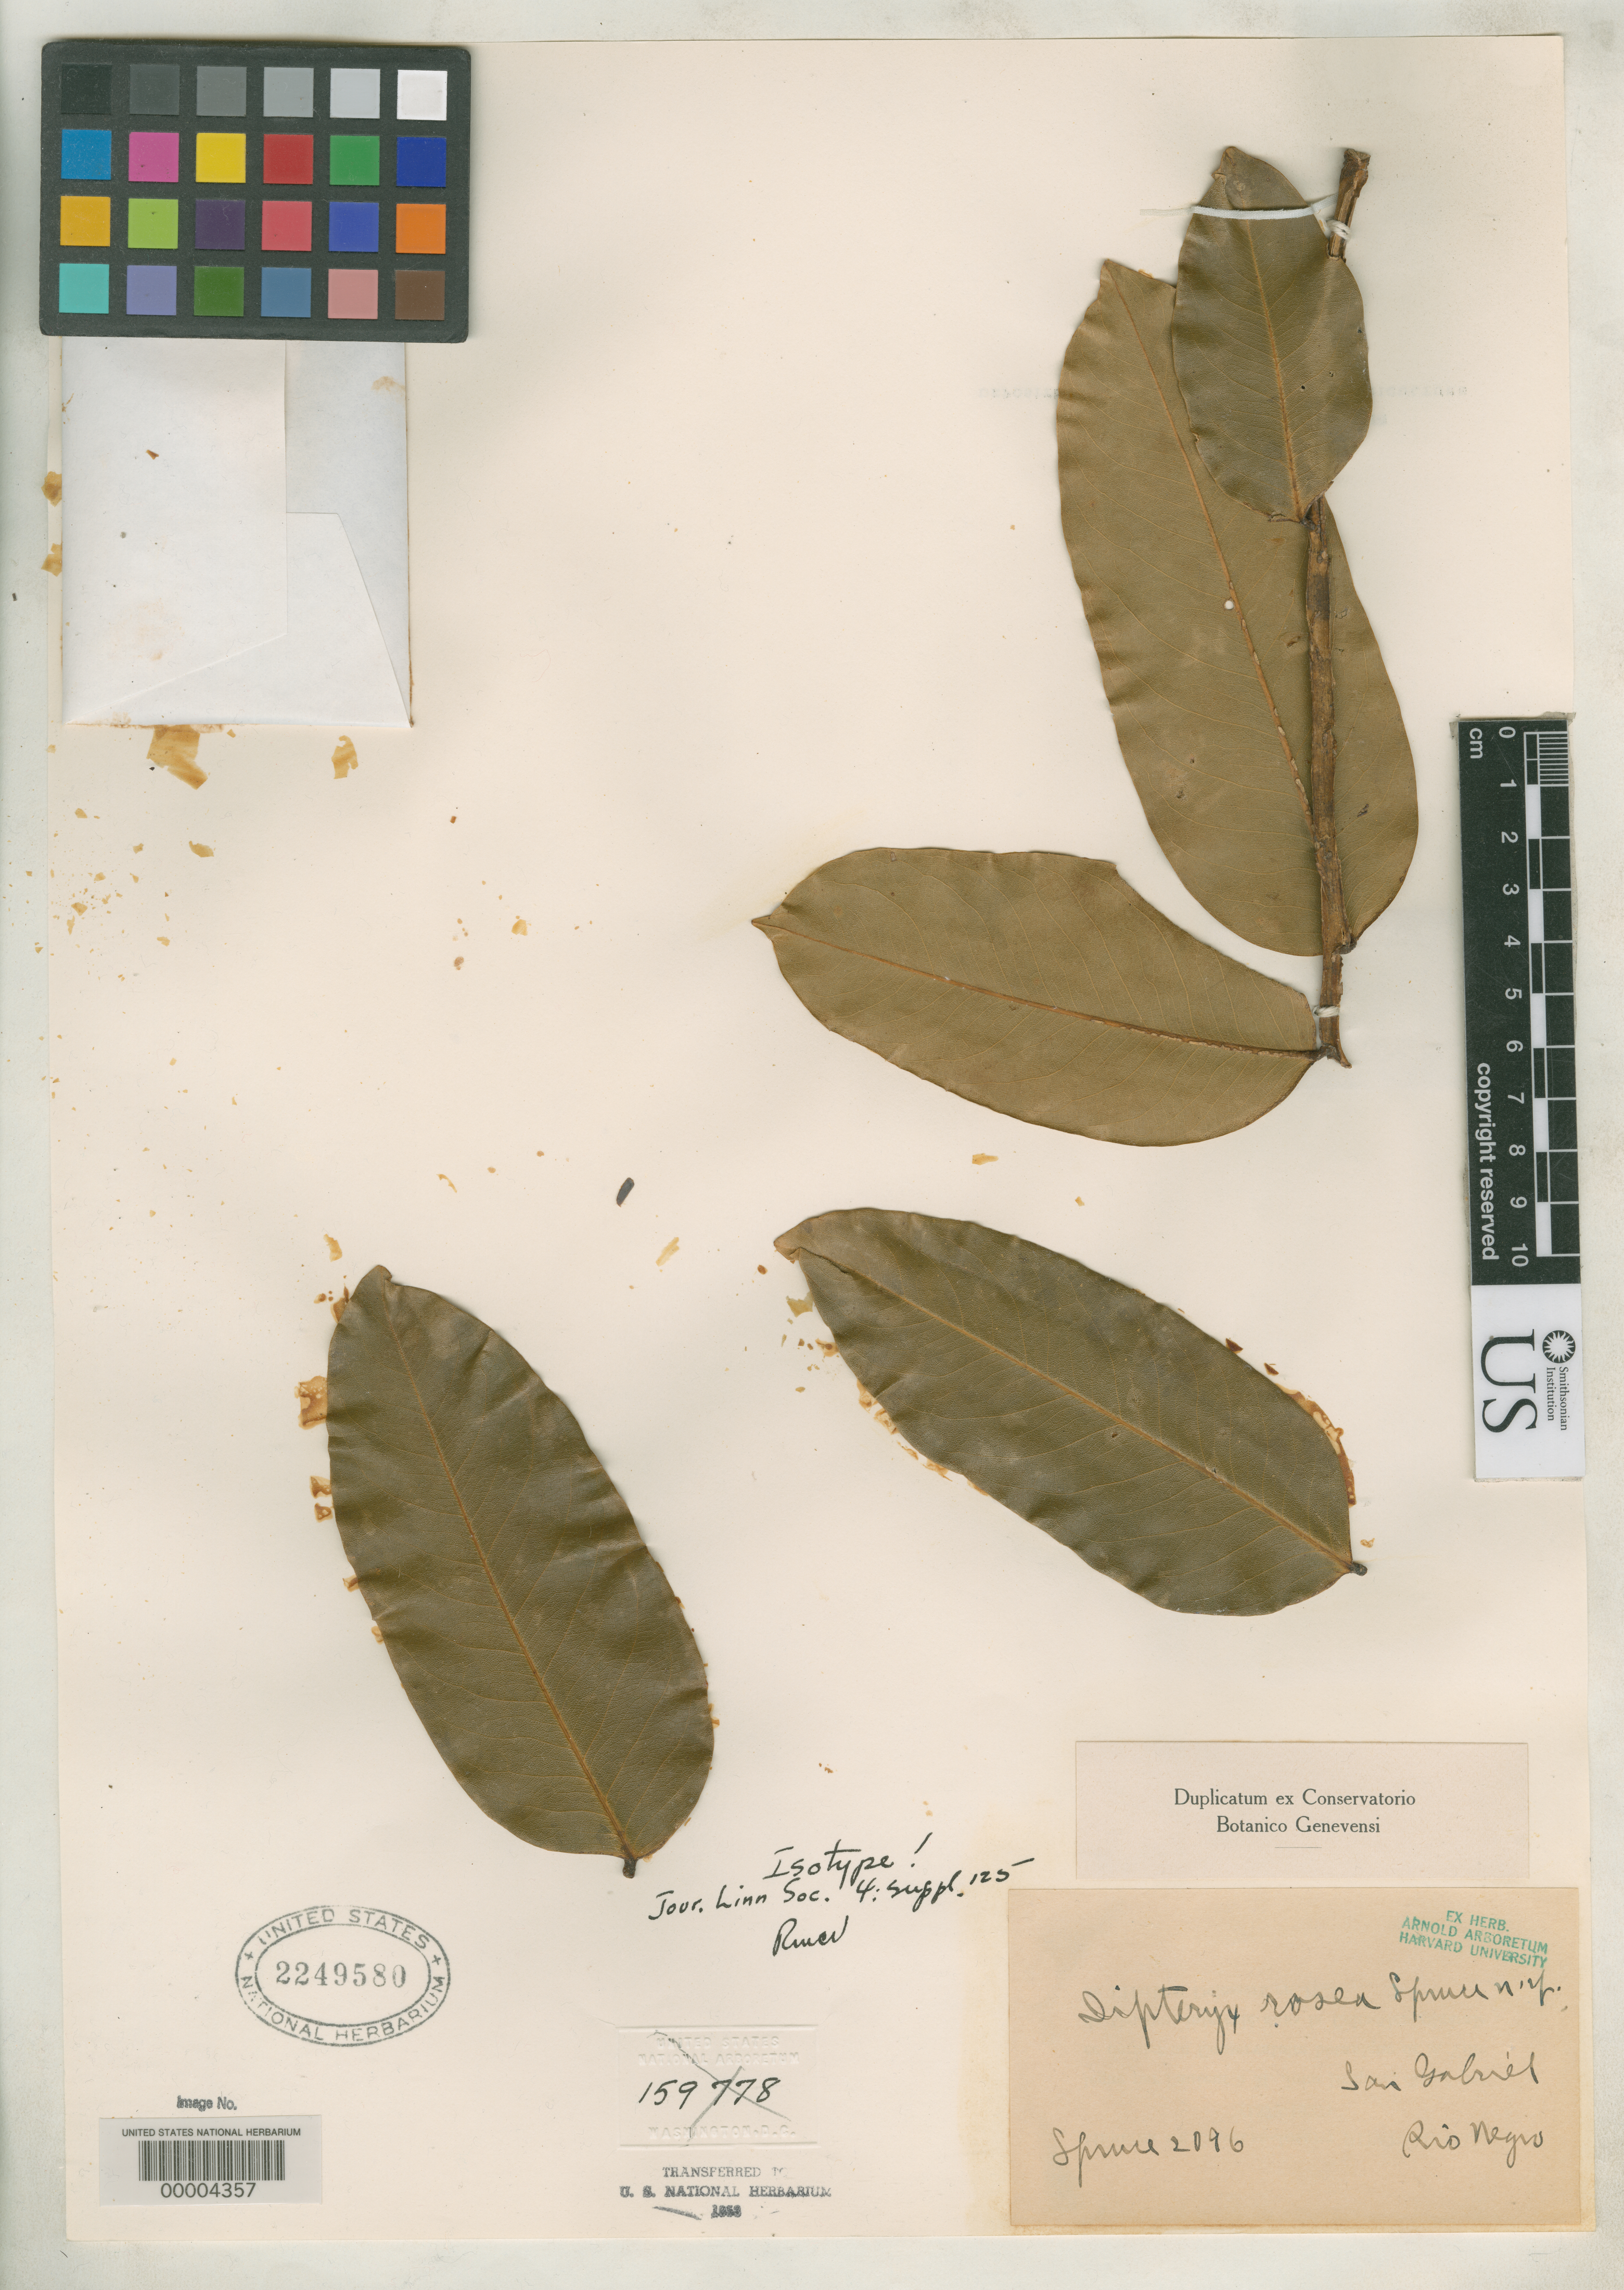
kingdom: Plantae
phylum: Tracheophyta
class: Magnoliopsida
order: Fabales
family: Fabaceae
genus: Dipteryx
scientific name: Dipteryx rosea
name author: Spruce ex Benth.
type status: Type Fragment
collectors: R. Spruce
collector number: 2096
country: Brazil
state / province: Amazonas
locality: San Gabriel, Rio Negro.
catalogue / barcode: US 2249580